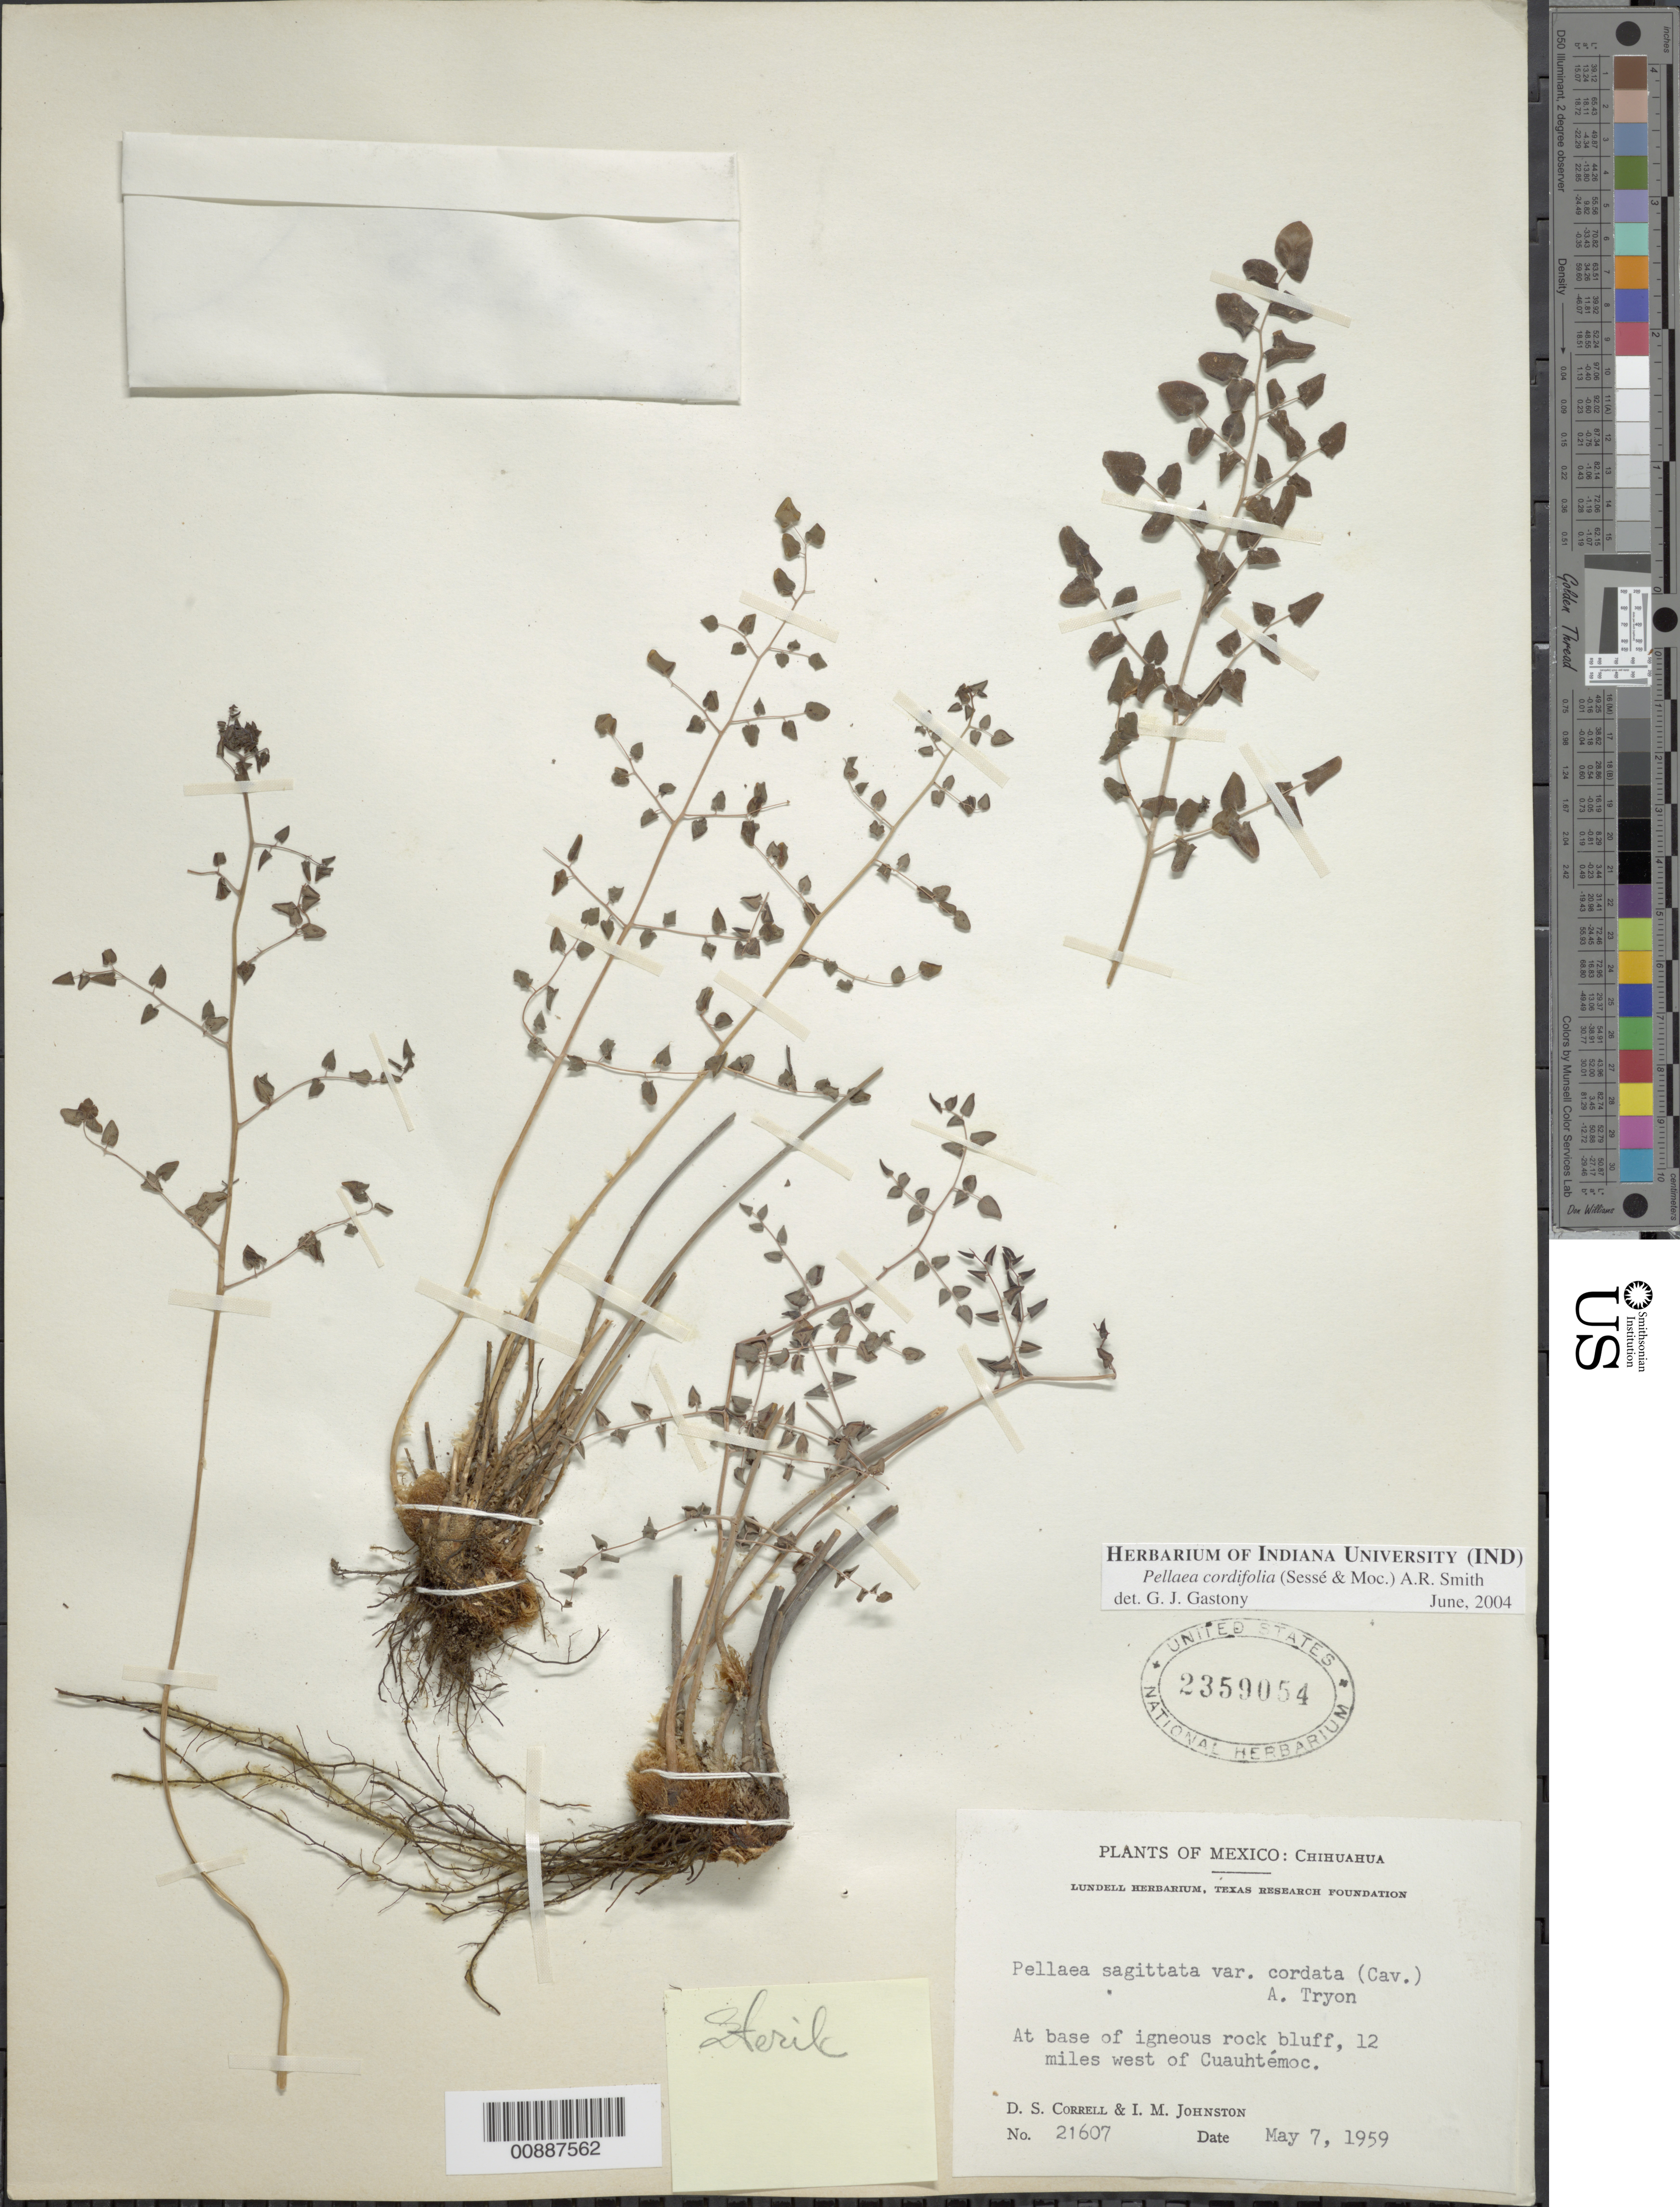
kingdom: Plantae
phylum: Tracheophyta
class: Polypodiopsida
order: Polypodiales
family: Pteridaceae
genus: Pellaea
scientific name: Pellaea cordifolia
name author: (Sessé) A.R. Sm.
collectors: D. S. Correll & I.M. Johnston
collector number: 21607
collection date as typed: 07 May 1959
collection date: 1959-05-07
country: Mexico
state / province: Chihuahua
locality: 12 miles west of Cuauhtémoc, Chihuahua.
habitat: At base of igneous rock bluff.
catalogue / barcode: US 2359054